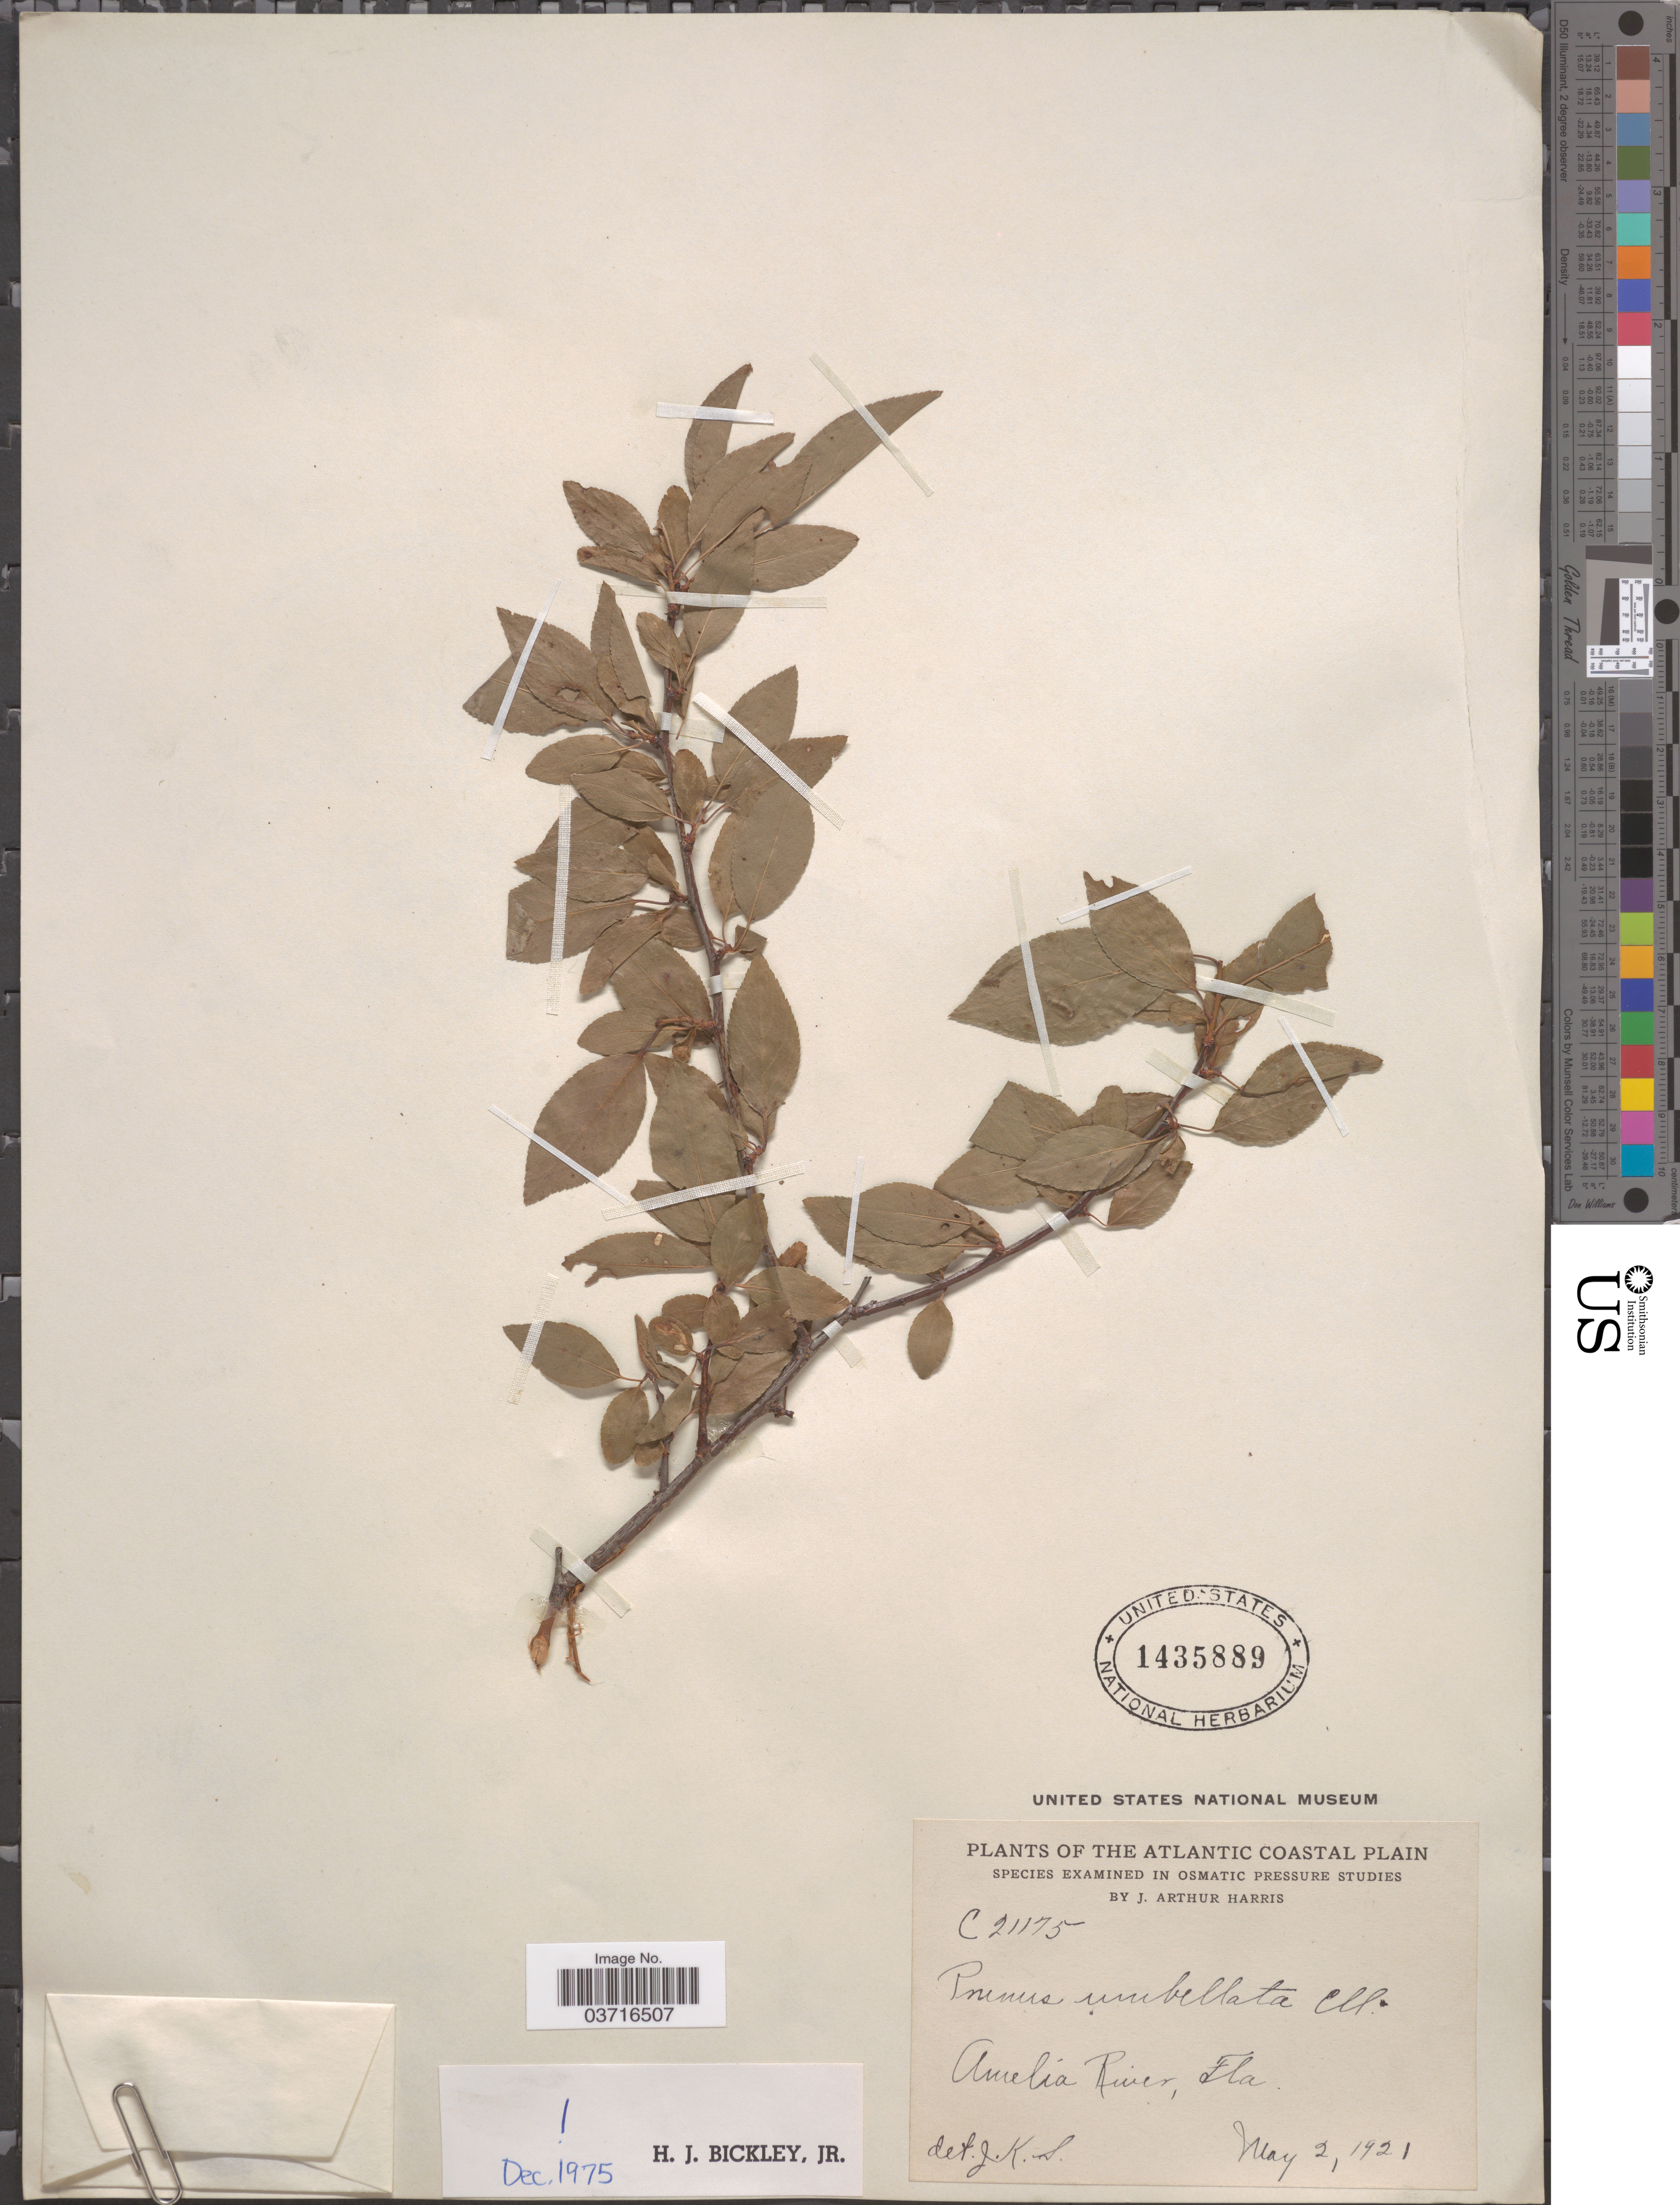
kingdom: Plantae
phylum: Tracheophyta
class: Magnoliopsida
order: Rosales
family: Rosaceae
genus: Prunus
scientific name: Prunus umbellata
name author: Elliott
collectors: J. A. Harris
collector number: C21175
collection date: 1921-05-02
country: United States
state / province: Florida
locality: The Atlantic Coastal Plain. Amelia River.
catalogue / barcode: US 1435889